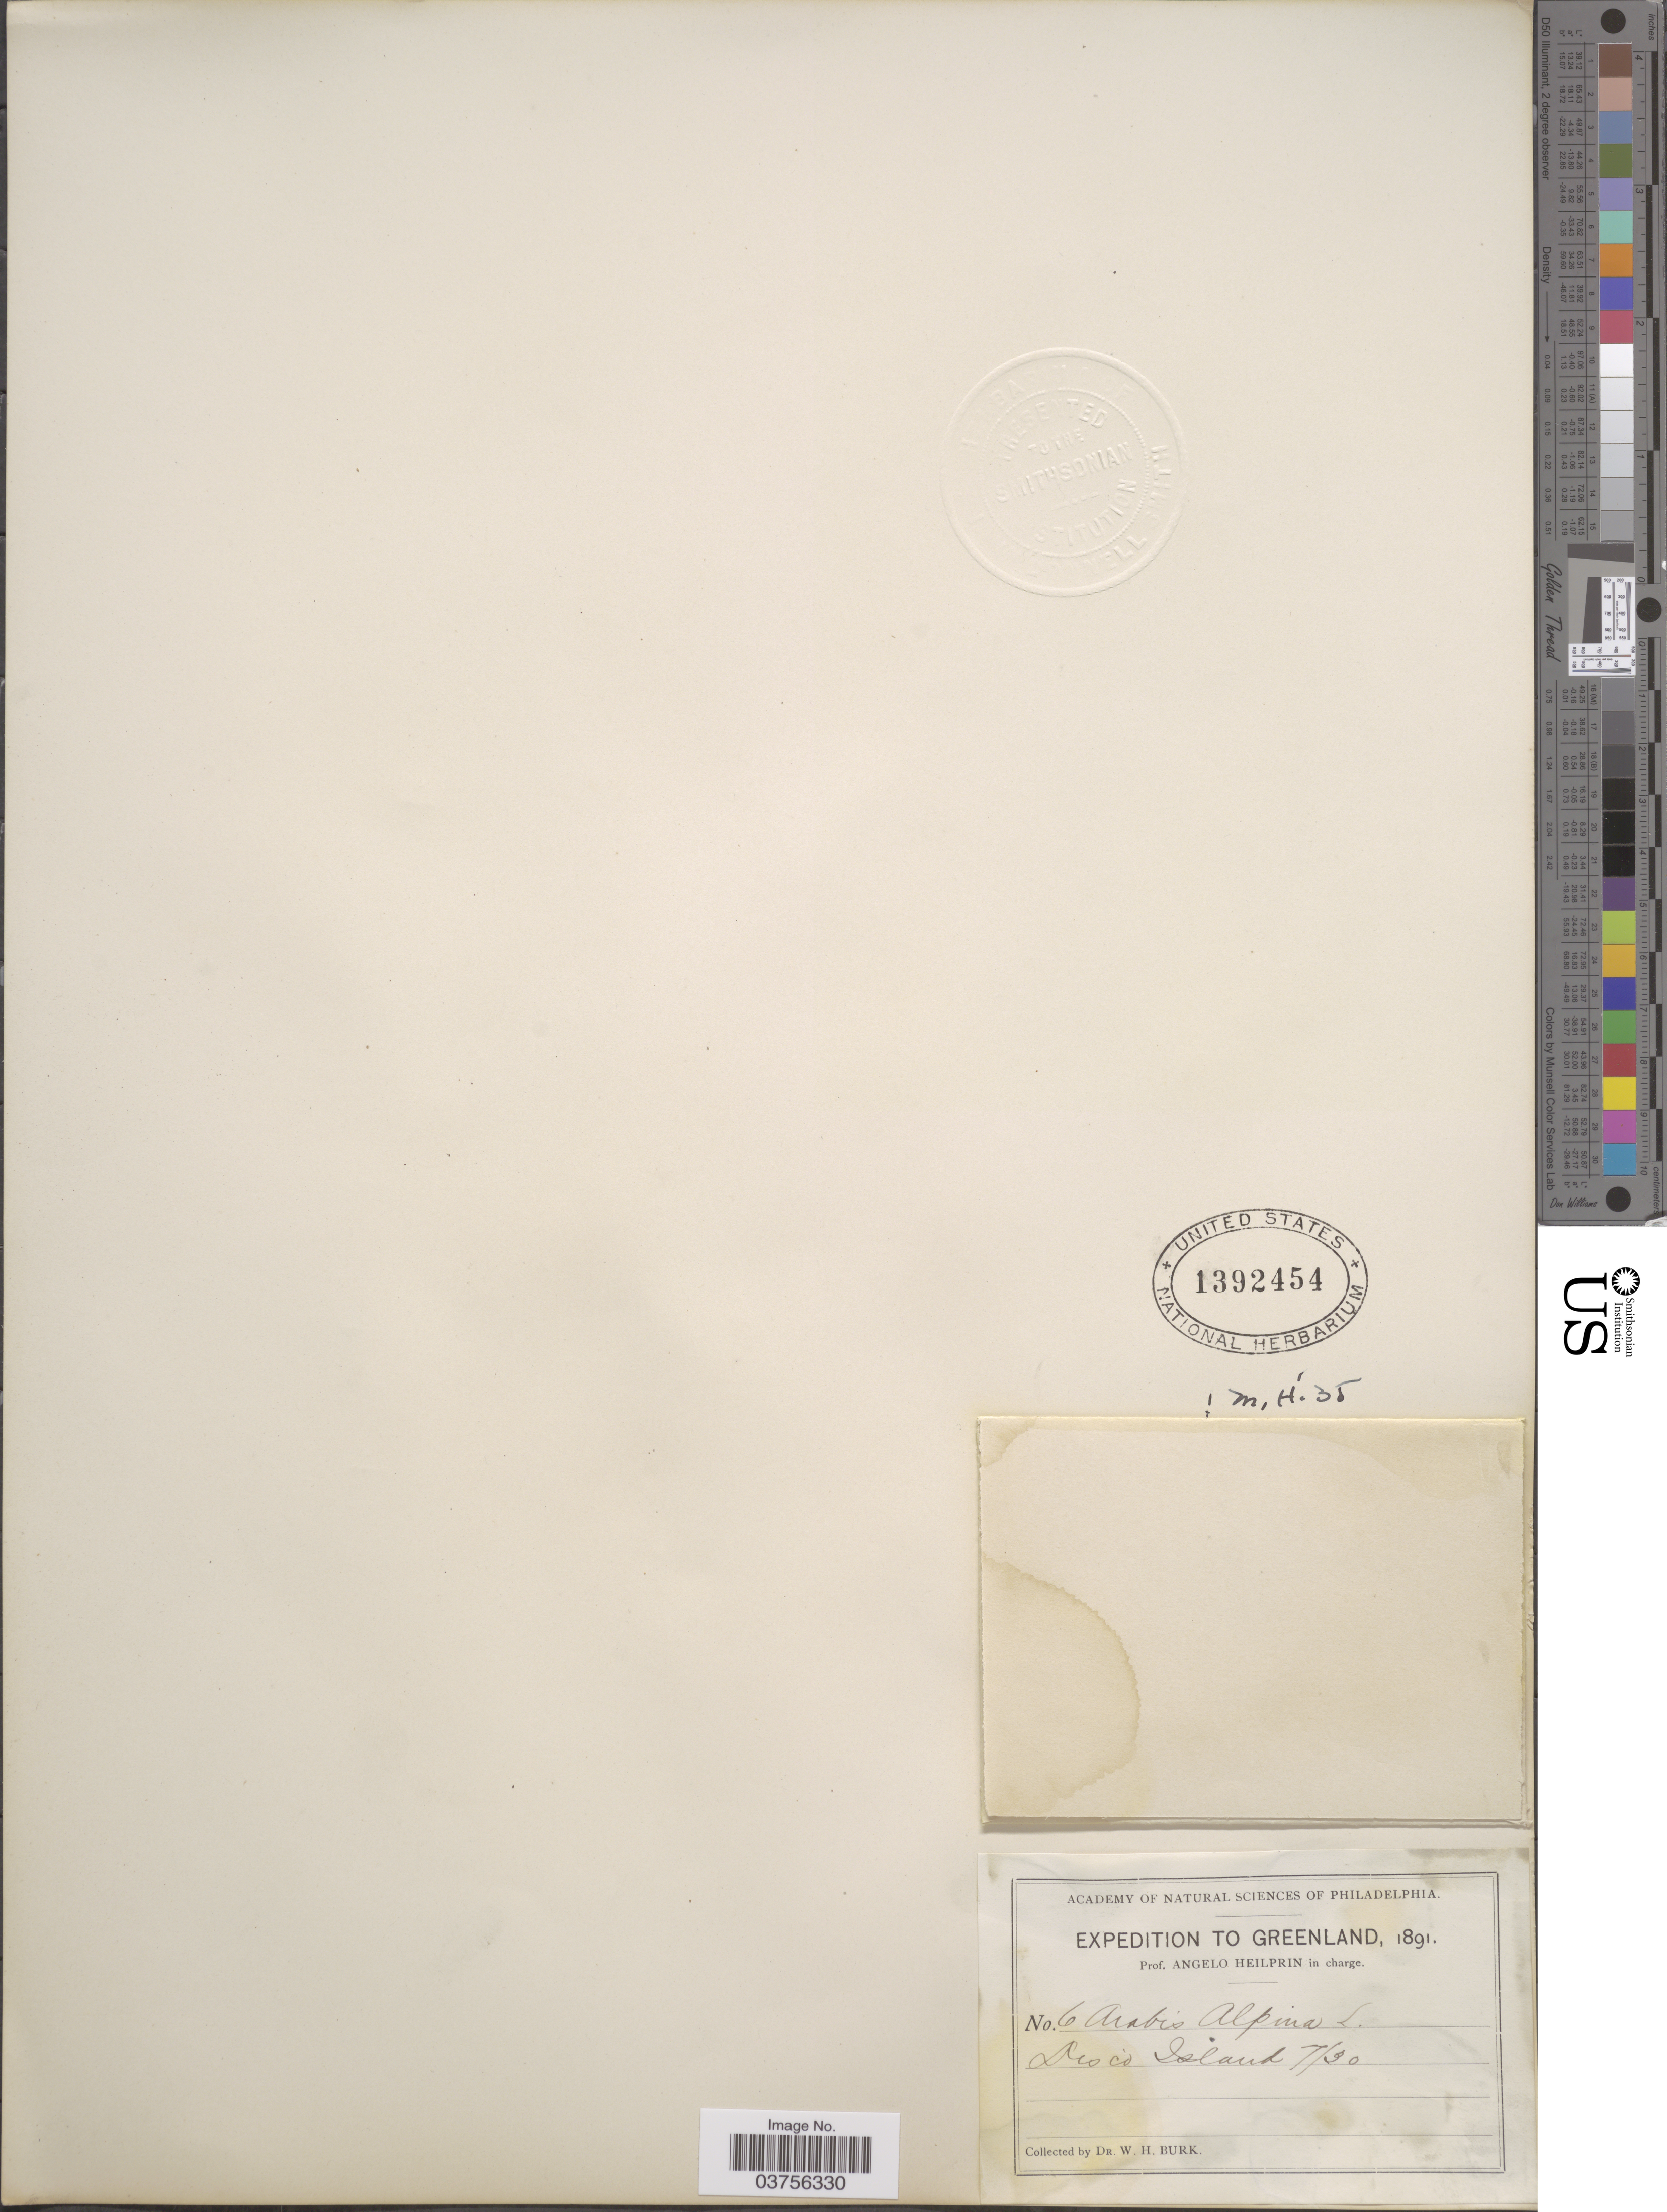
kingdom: Plantae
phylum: Tracheophyta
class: Magnoliopsida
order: Brassicales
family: Brassicaceae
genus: Arabis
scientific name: Arabis alpina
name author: L.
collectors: W. Burk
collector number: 6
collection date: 1891-07-30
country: Greenland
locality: Disco Island.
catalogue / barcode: US 1392454